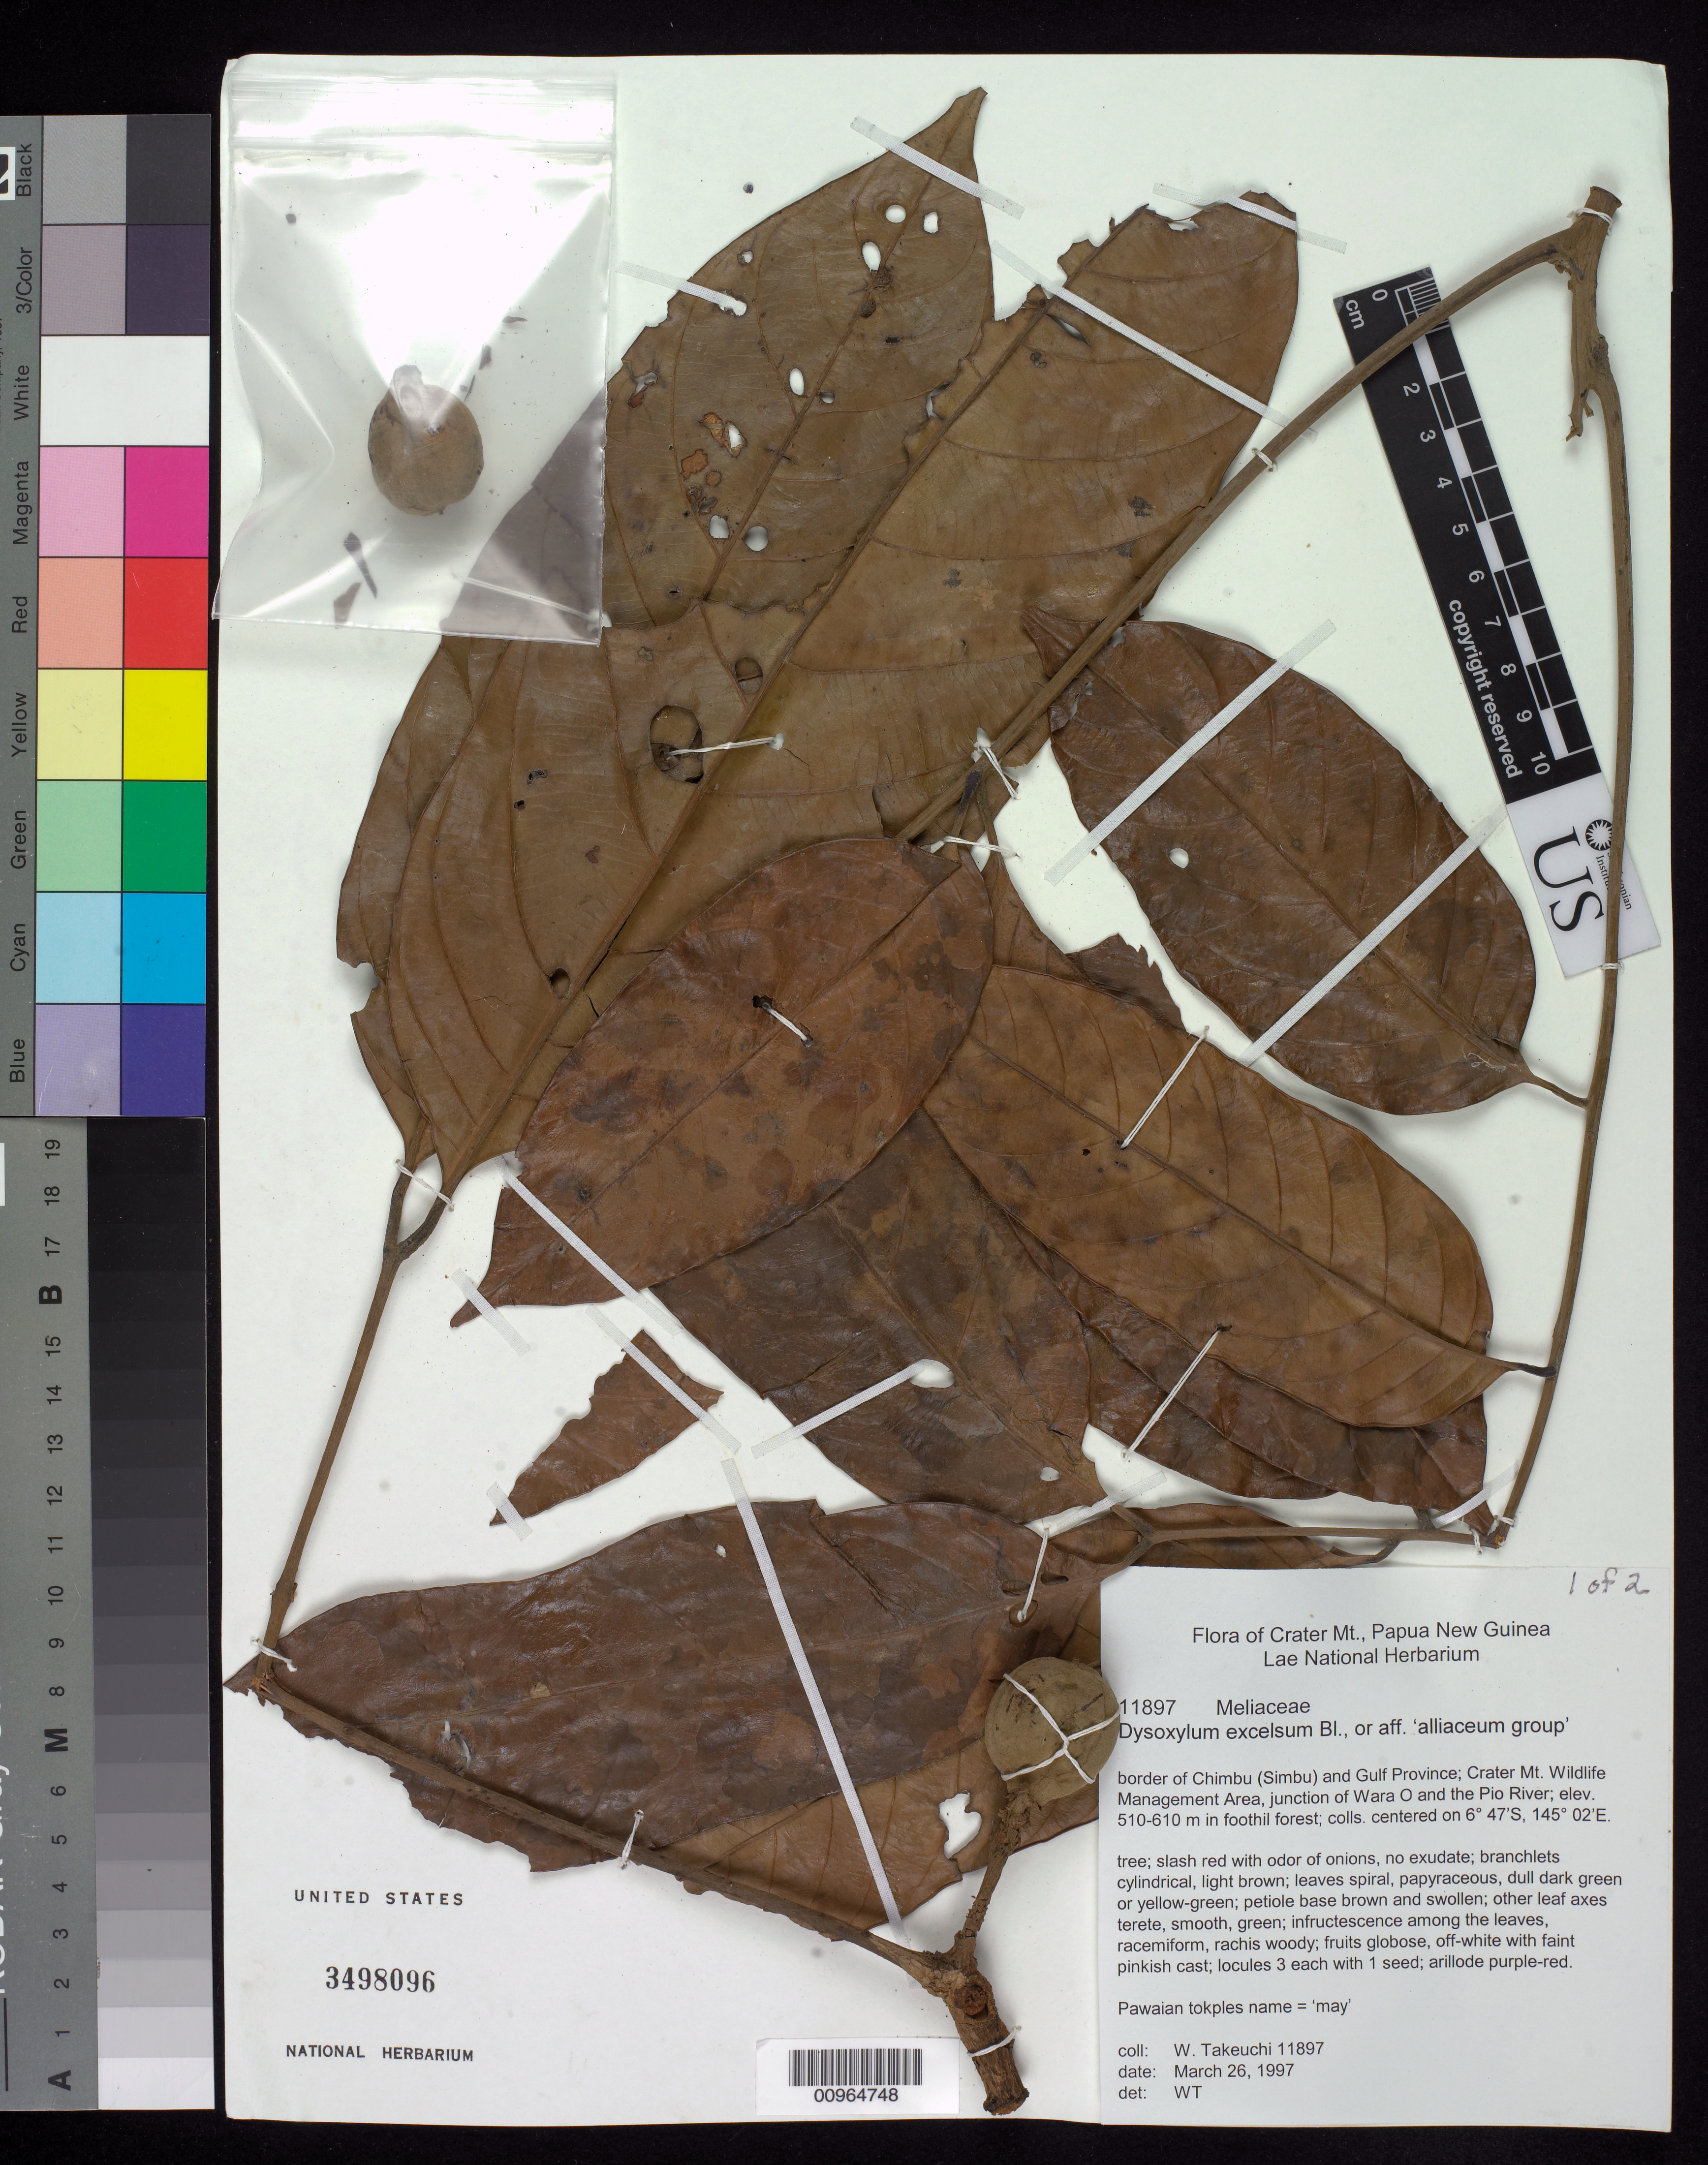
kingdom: Plantae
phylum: Tracheophyta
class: Magnoliopsida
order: Sapindales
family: Meliaceae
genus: Prasoxylon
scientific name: Prasoxylon excelsum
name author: (Spreng.) Mabb.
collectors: W. N. Takeuchi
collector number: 11897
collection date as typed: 26 Mar 1997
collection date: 1997-03-26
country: Papua New Guinea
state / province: Chimbu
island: New Guinea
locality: border of Chimbu (Simbu) and Gulf Province; Crater Mt. Wildlife Management Area, junction of Wara O and Pio (Purari) River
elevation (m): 510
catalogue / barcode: US 3498096